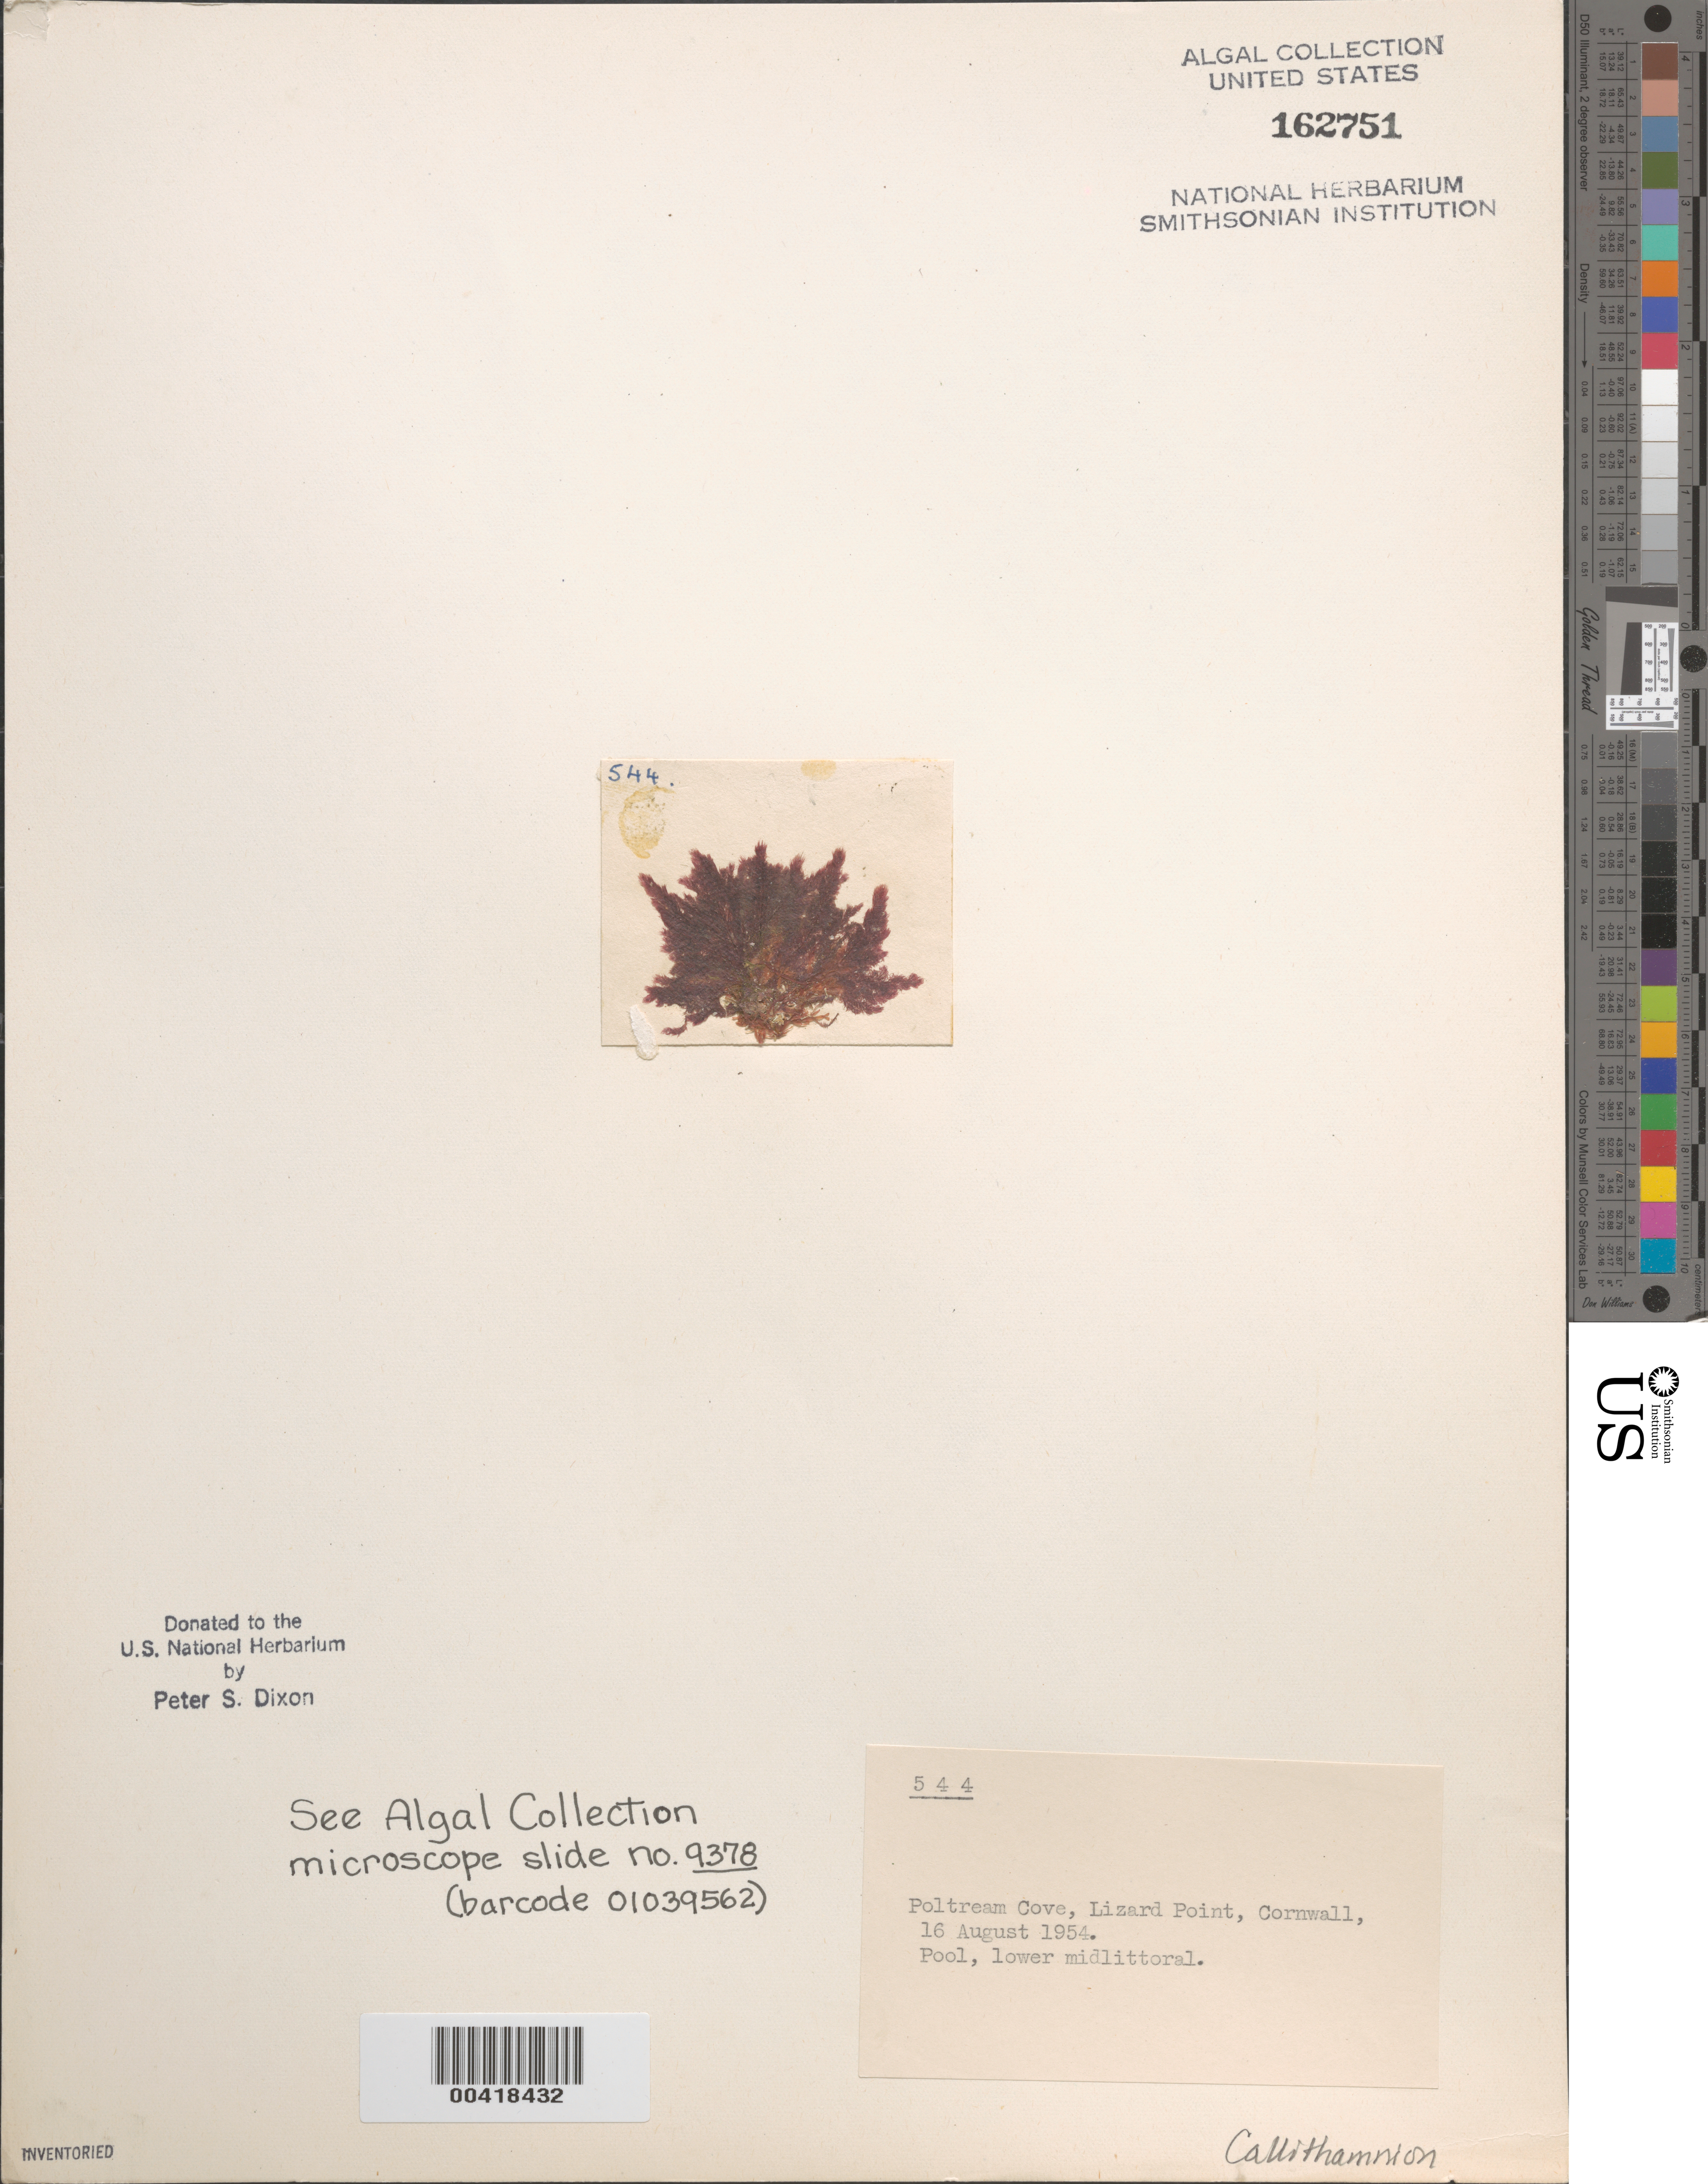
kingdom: Plantae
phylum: Rhodophyta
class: Florideophyceae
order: Ceramiales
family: Callithamniaceae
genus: Callithamnion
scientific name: Callithamnion sp.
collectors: P. S. Dixon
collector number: PSD 544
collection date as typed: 16 Aug 1954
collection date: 1954-08-16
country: United Kingdom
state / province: England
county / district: Cornwall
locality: Poltream Cove, Lizard Point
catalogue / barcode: US 162751